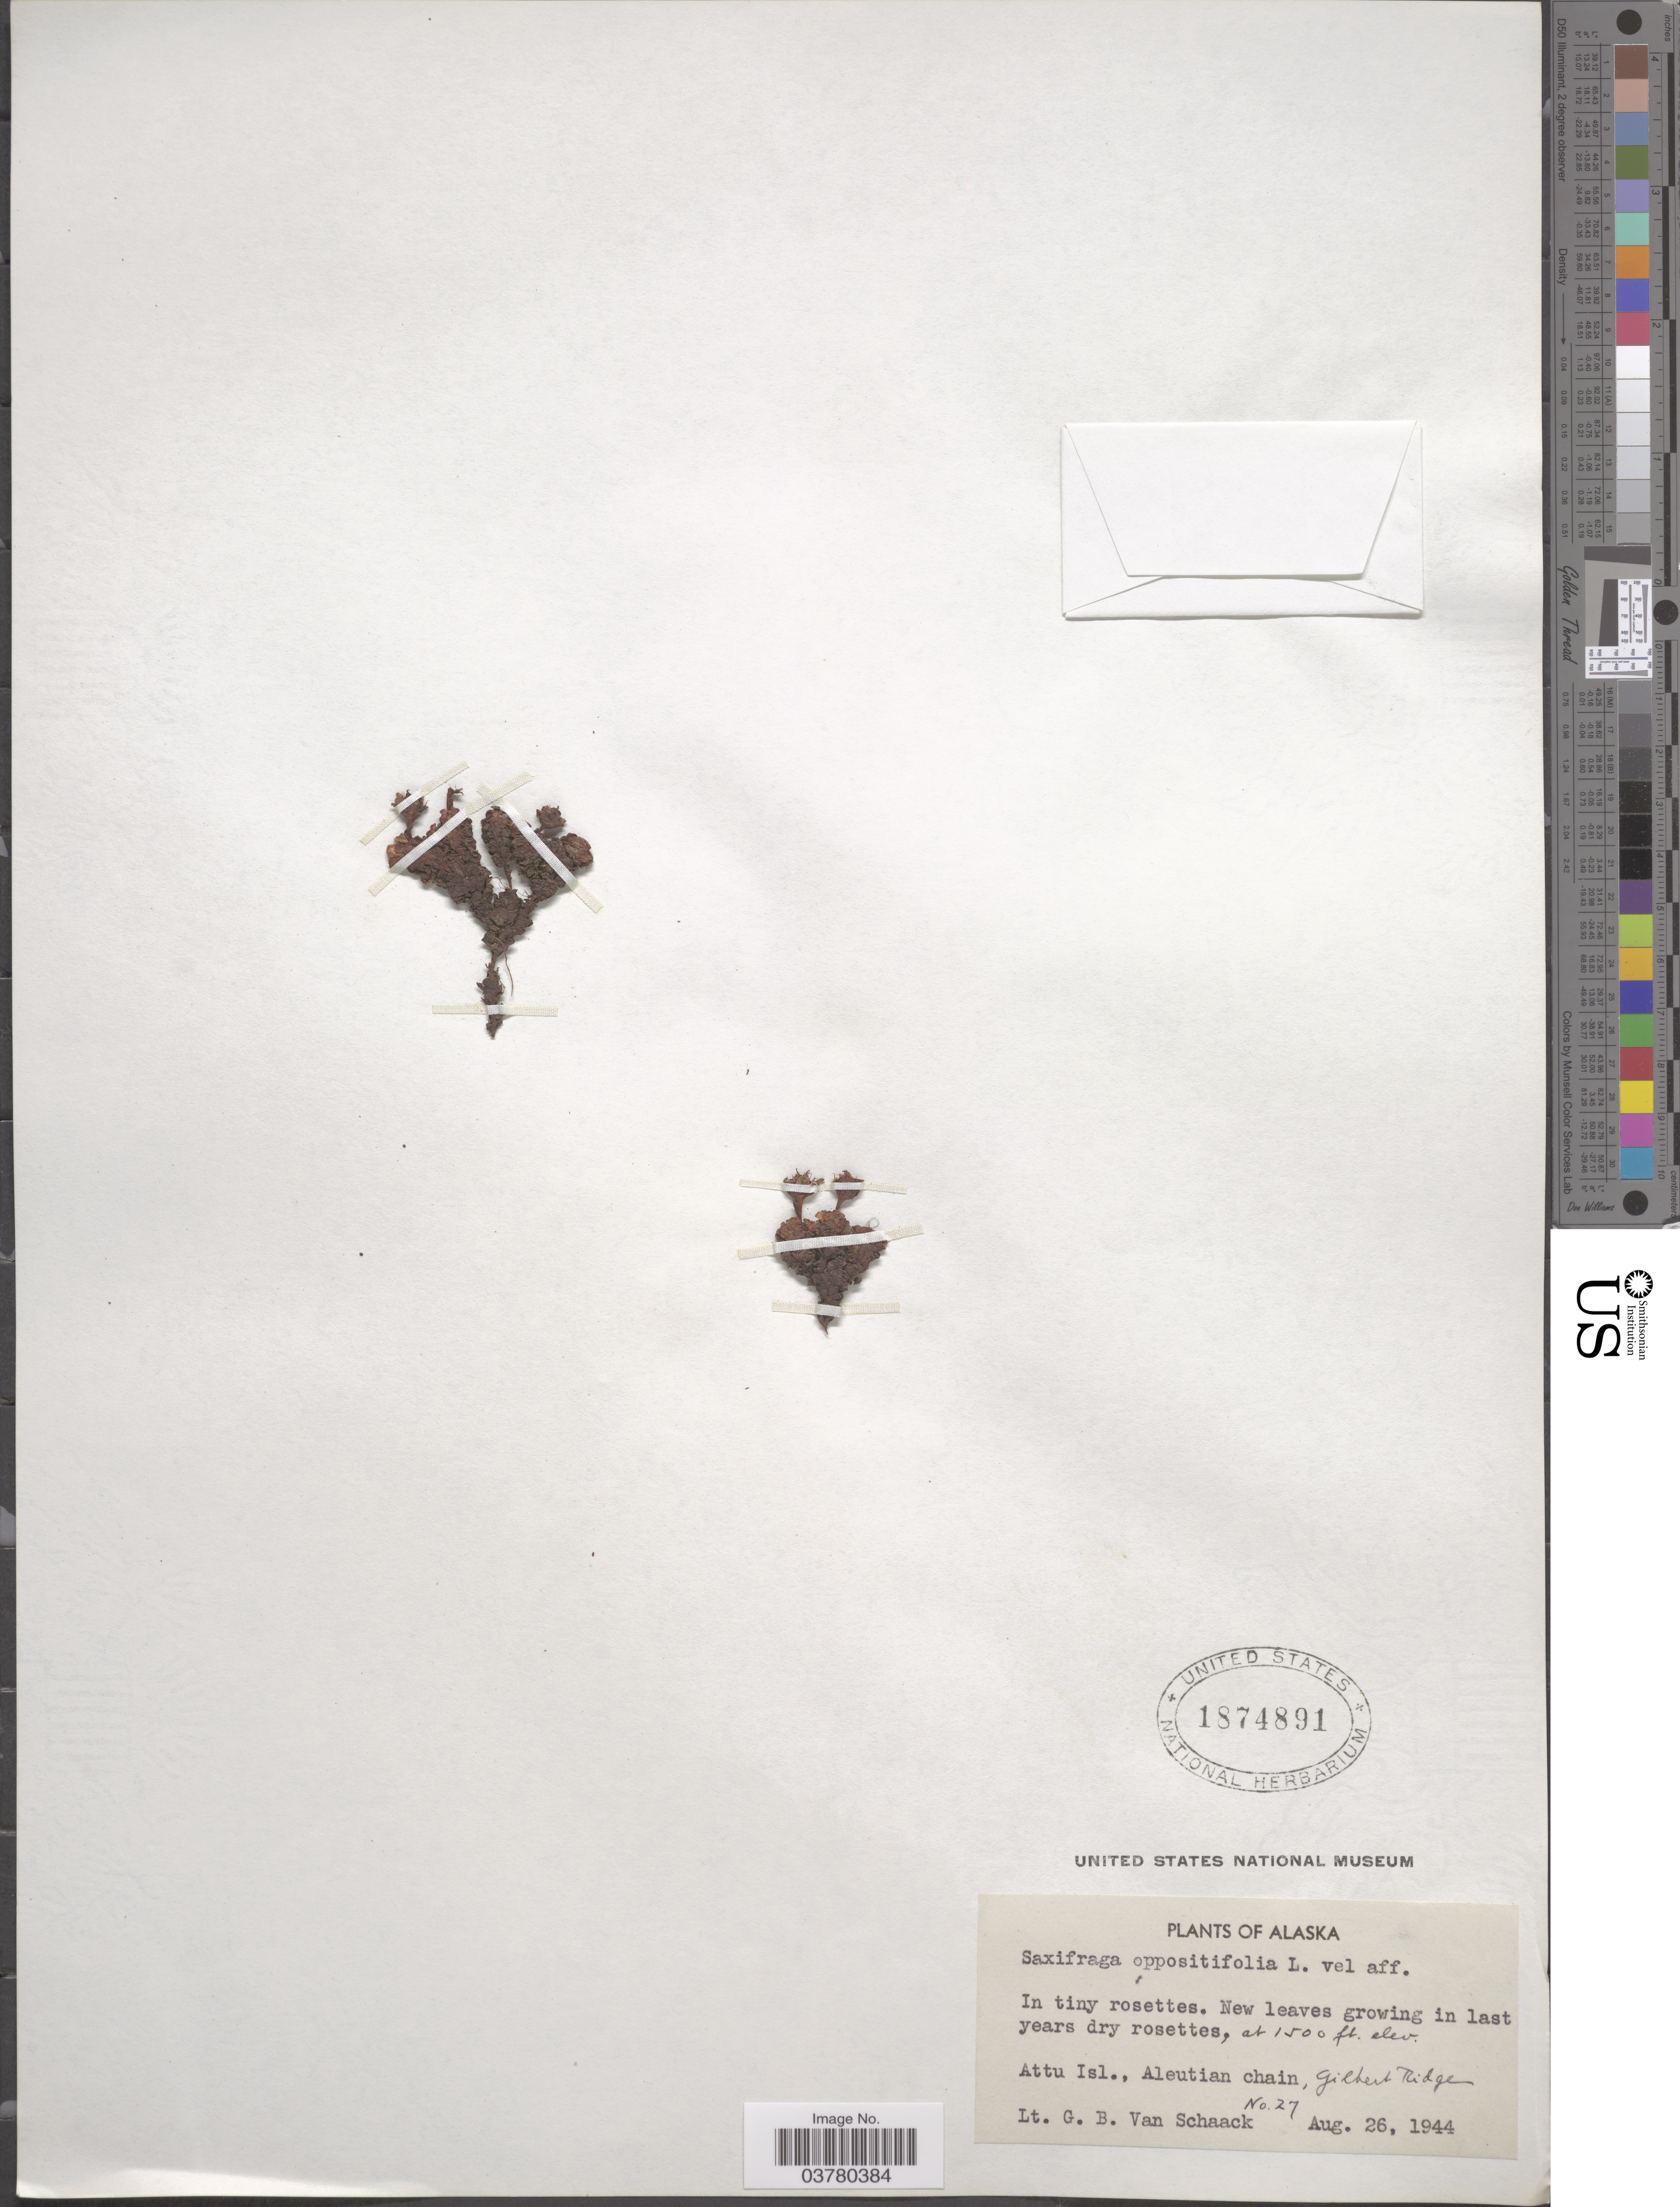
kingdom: Plantae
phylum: Tracheophyta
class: Magnoliopsida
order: Saxifragales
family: Saxifragaceae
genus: Saxifraga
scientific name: Saxifraga oppositifolia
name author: L.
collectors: G. Van Schaack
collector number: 27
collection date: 1944-08-26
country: United States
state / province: Alaska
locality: Attu Isl., Aleutian chain, Gilbert Ridge.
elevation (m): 457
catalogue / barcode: US 1874891